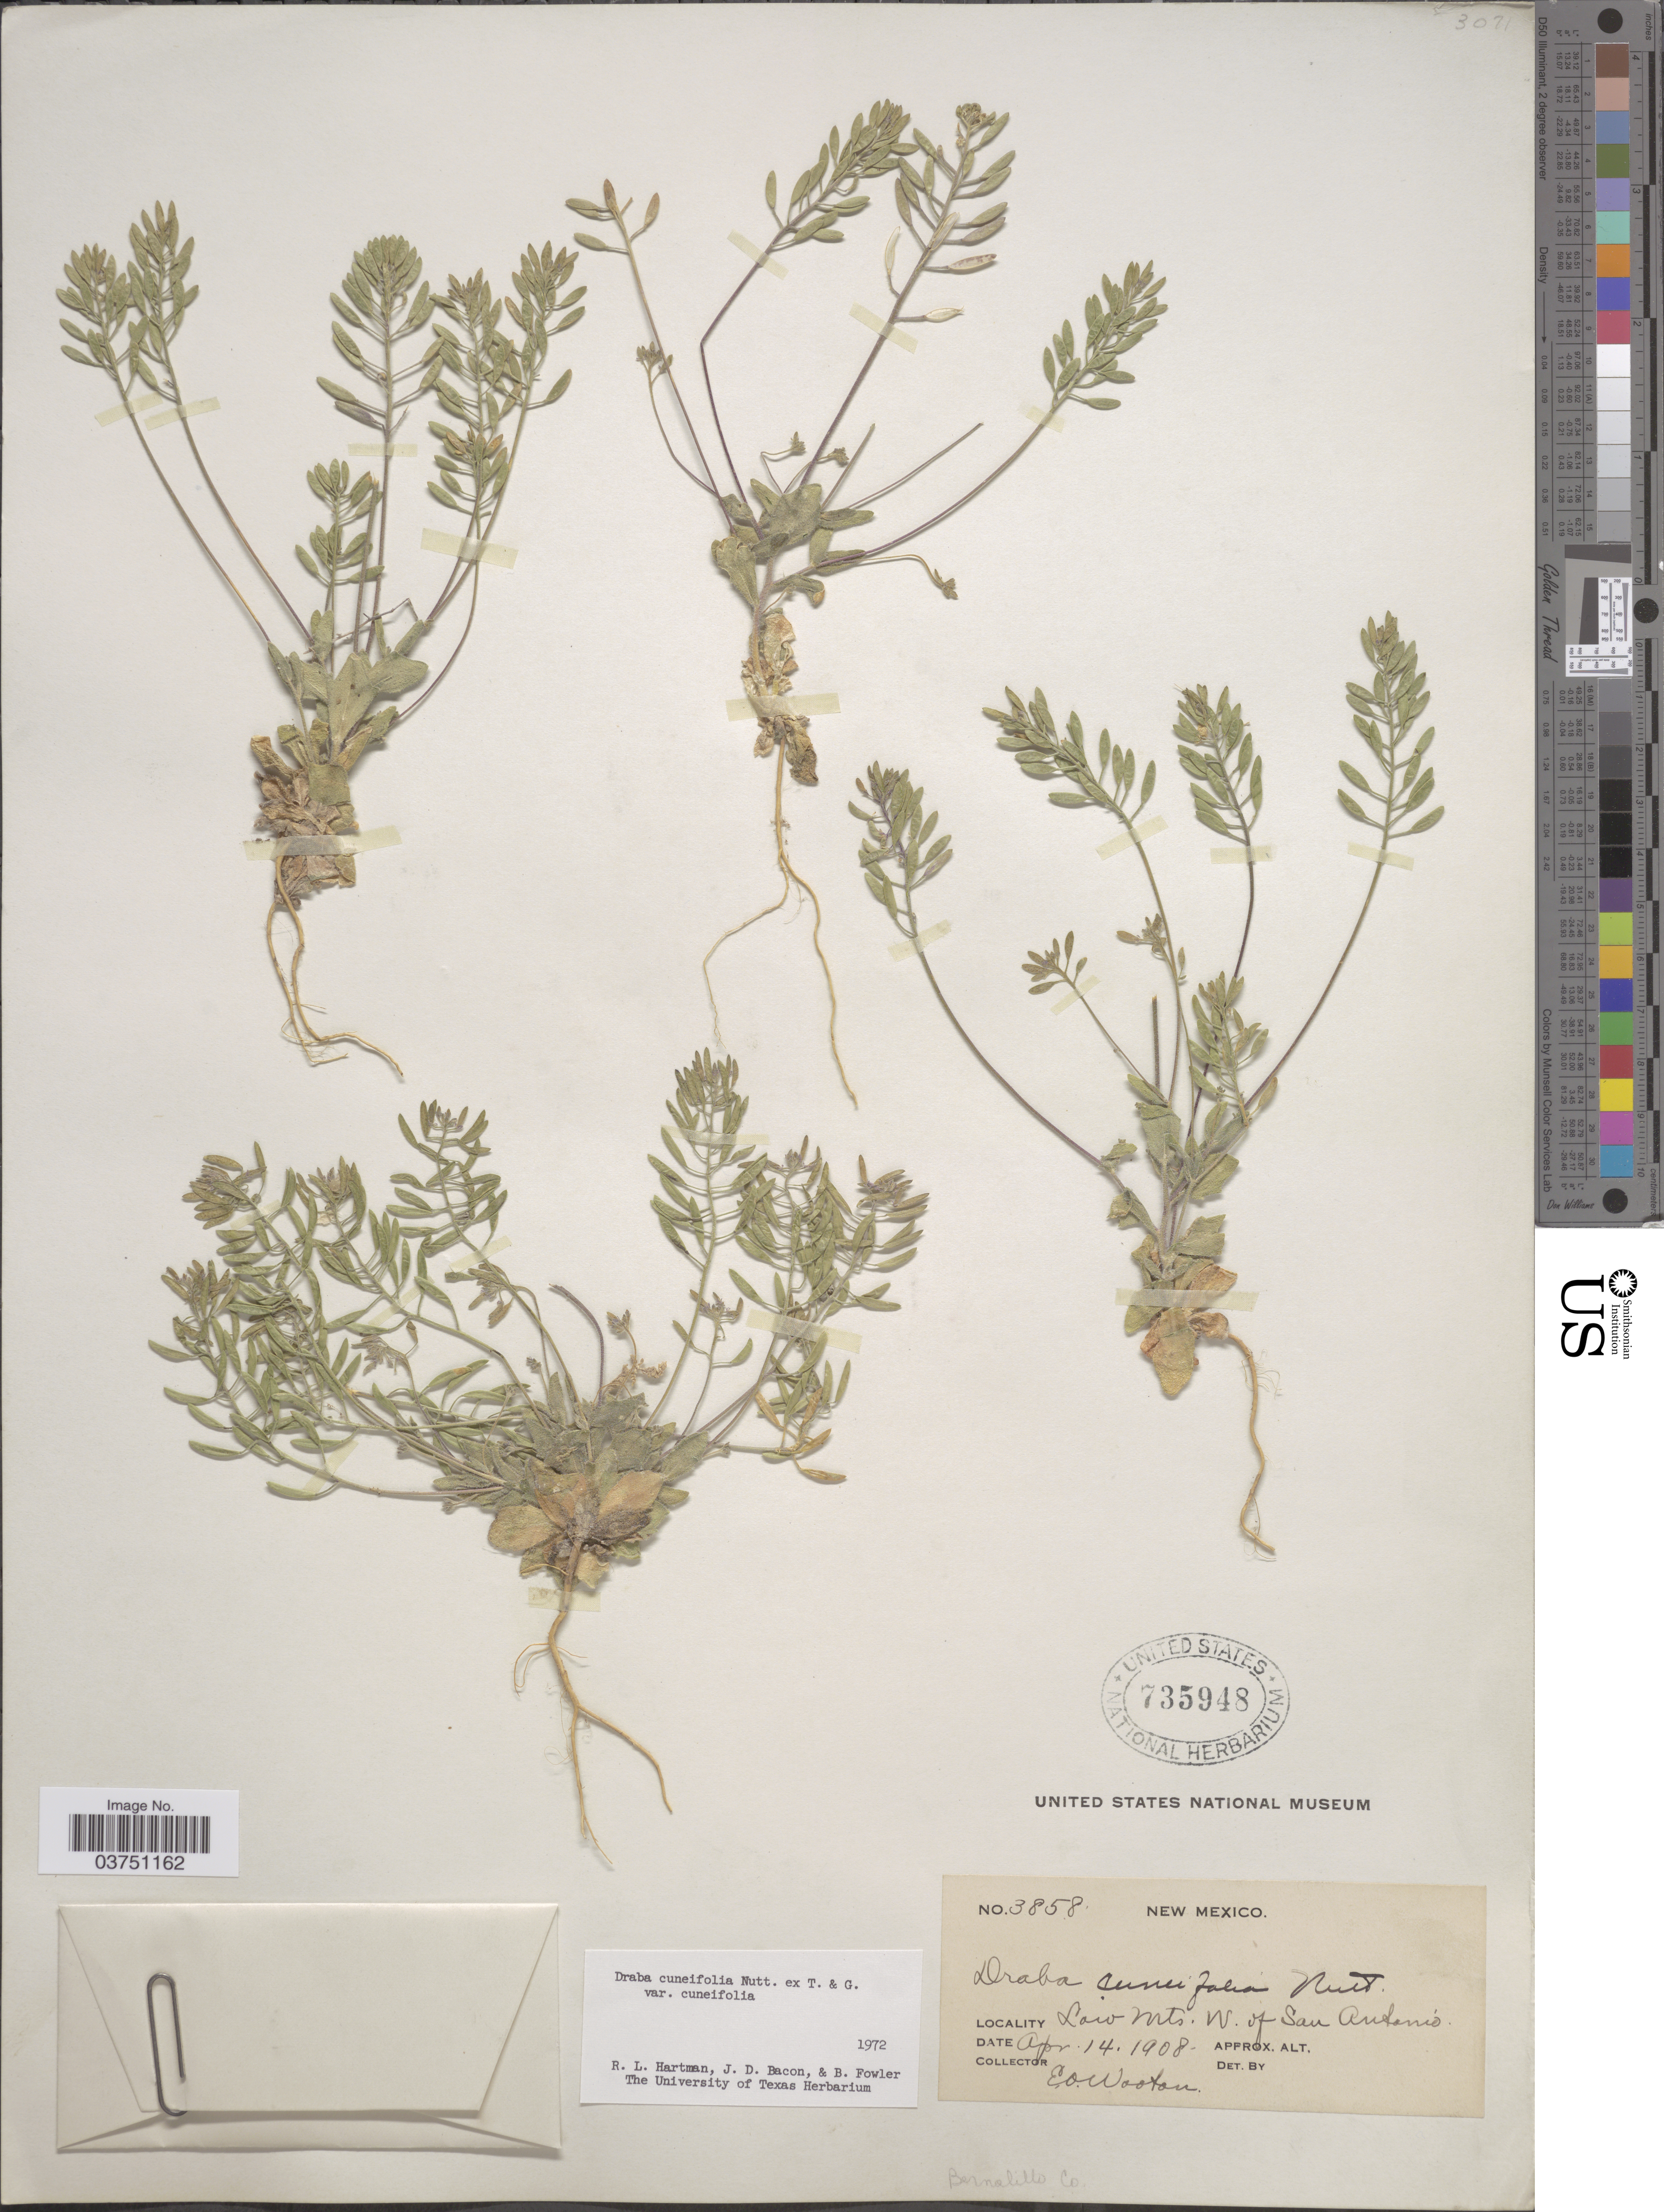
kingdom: Plantae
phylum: Tracheophyta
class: Magnoliopsida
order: Brassicales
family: Brassicaceae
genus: Draba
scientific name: Draba cuneifolia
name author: Nutt.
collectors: E. O. Wooton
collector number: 3858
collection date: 1908-04-14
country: United States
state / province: New Mexico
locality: Low Mts, W of San Antonio. Bernalillo Co.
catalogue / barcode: US 735948